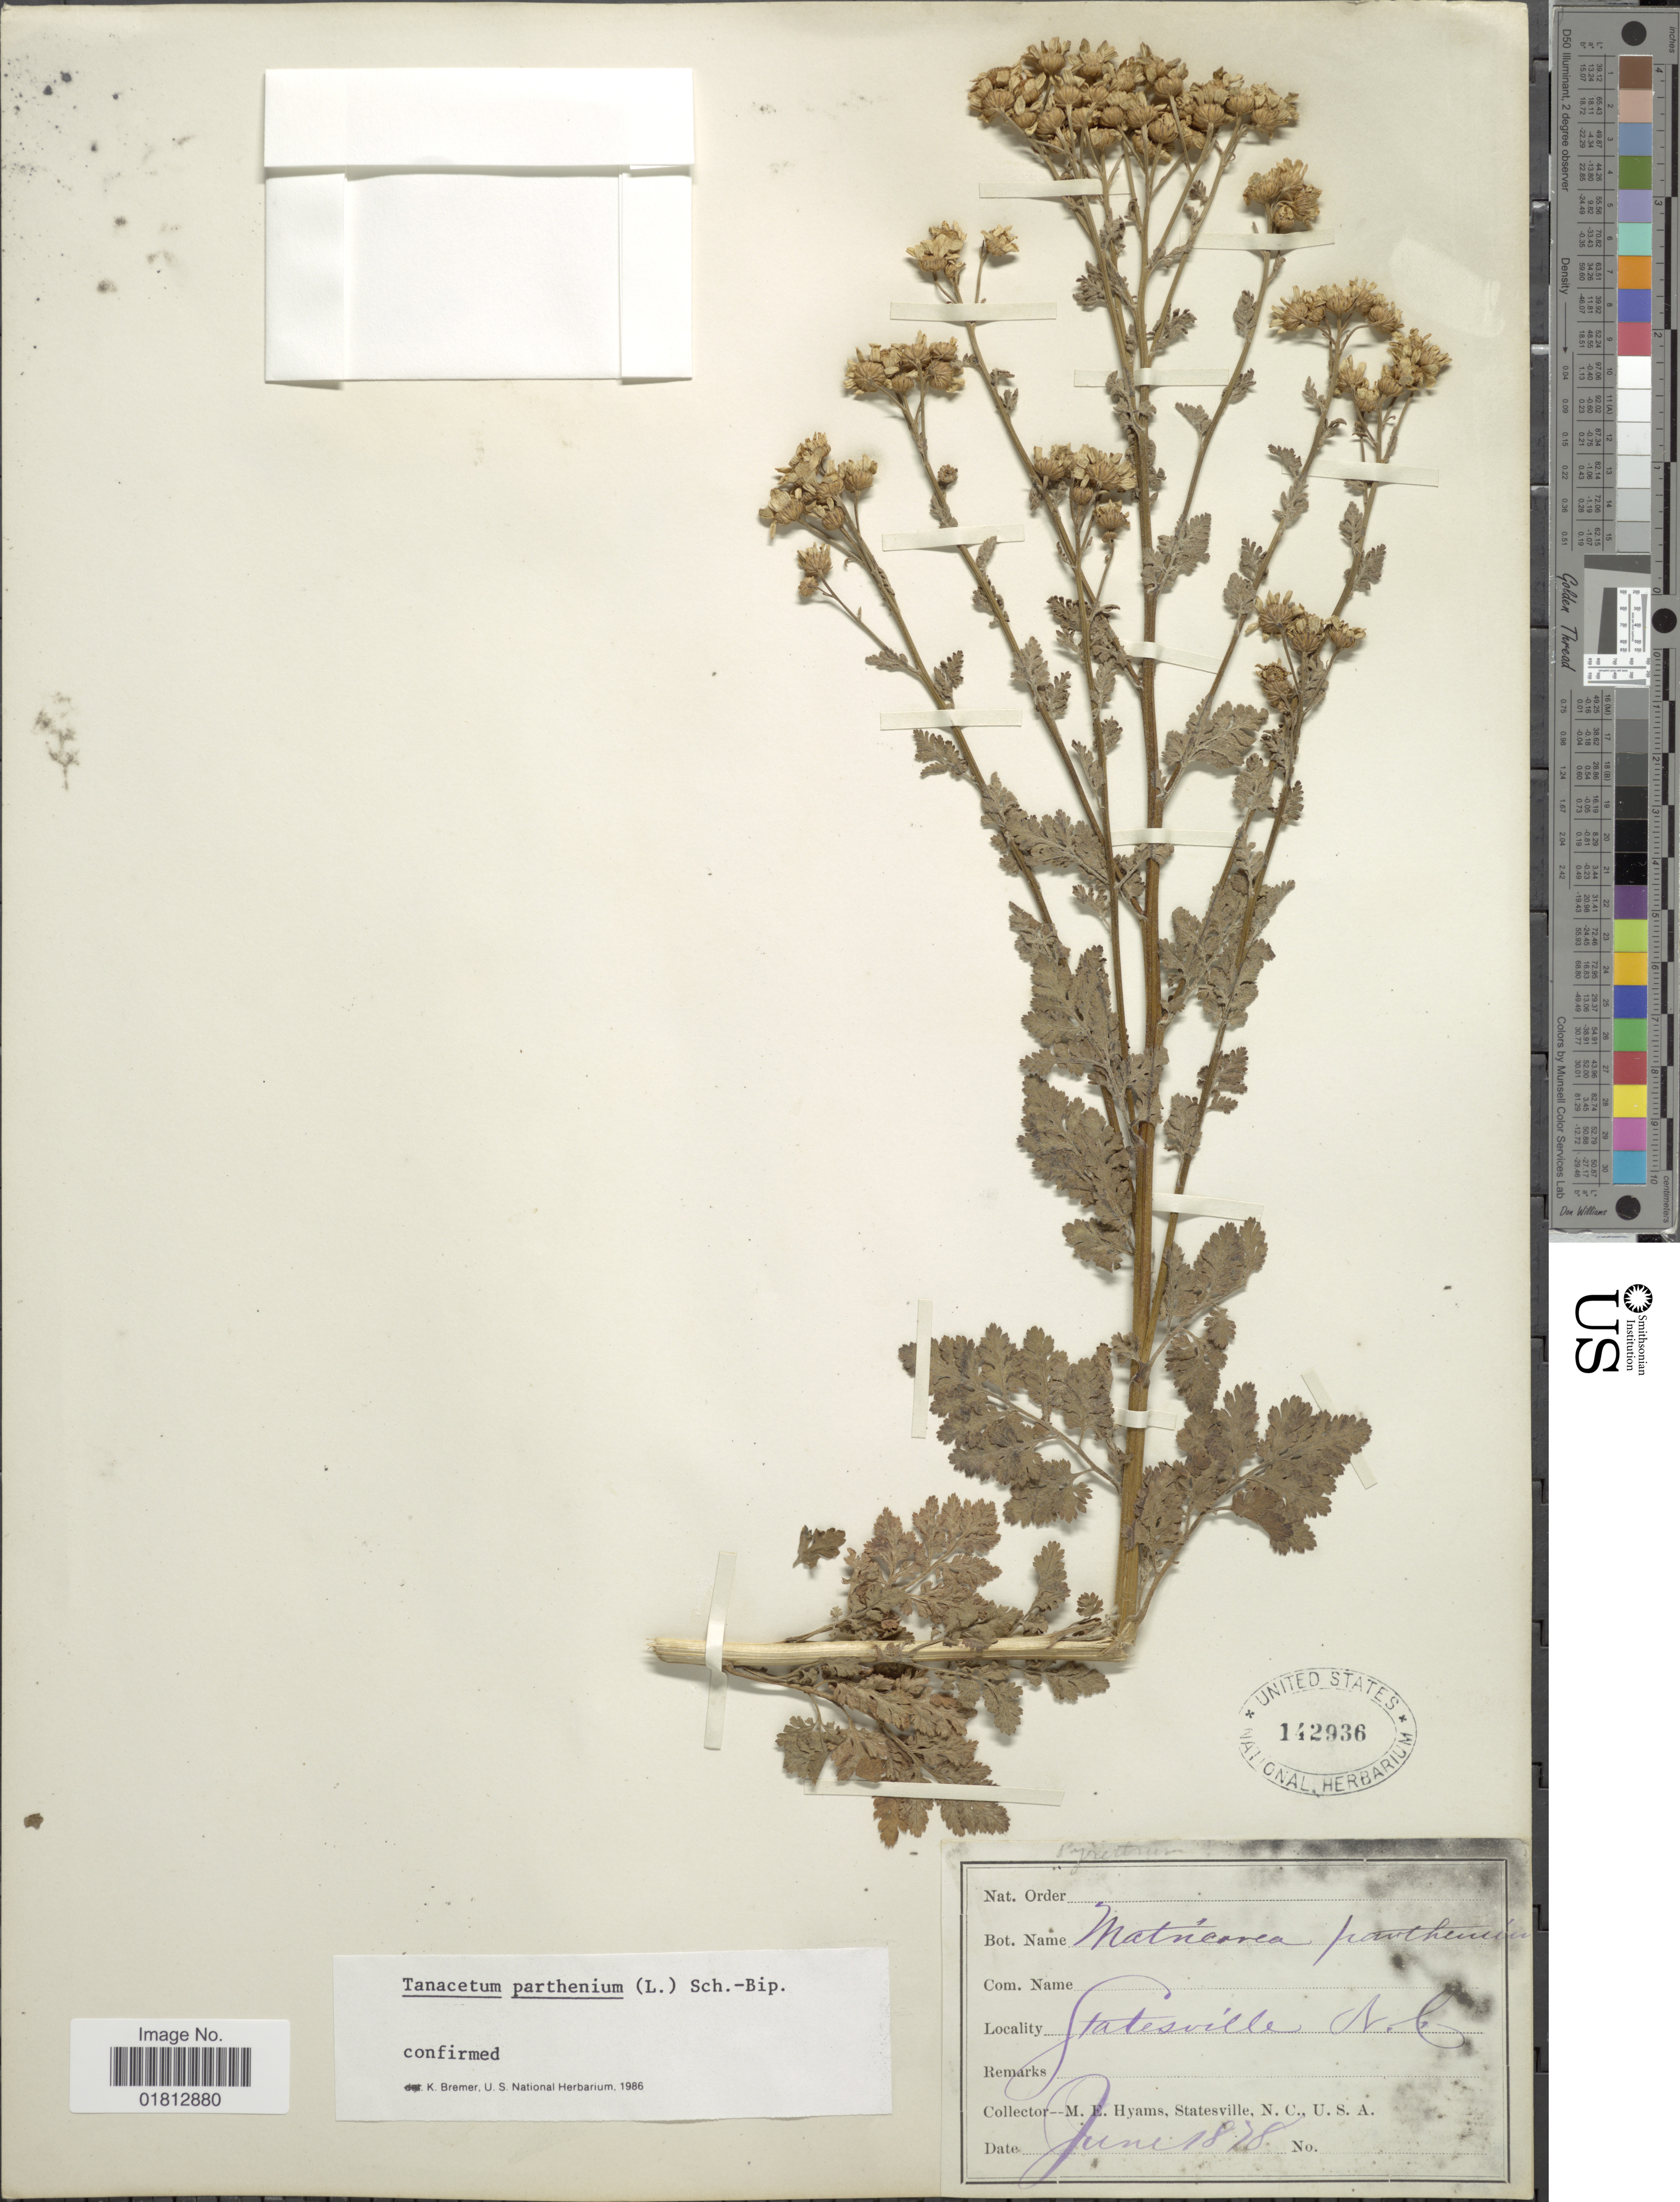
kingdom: Plantae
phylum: Tracheophyta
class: Magnoliopsida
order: Asterales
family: Asteraceae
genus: Tanacetum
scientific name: Tanacetum parthenium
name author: (L.) Sch. Bip.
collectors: M. E. Hyams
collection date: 1878-06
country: United States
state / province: North Carolina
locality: Statesville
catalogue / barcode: US 142936